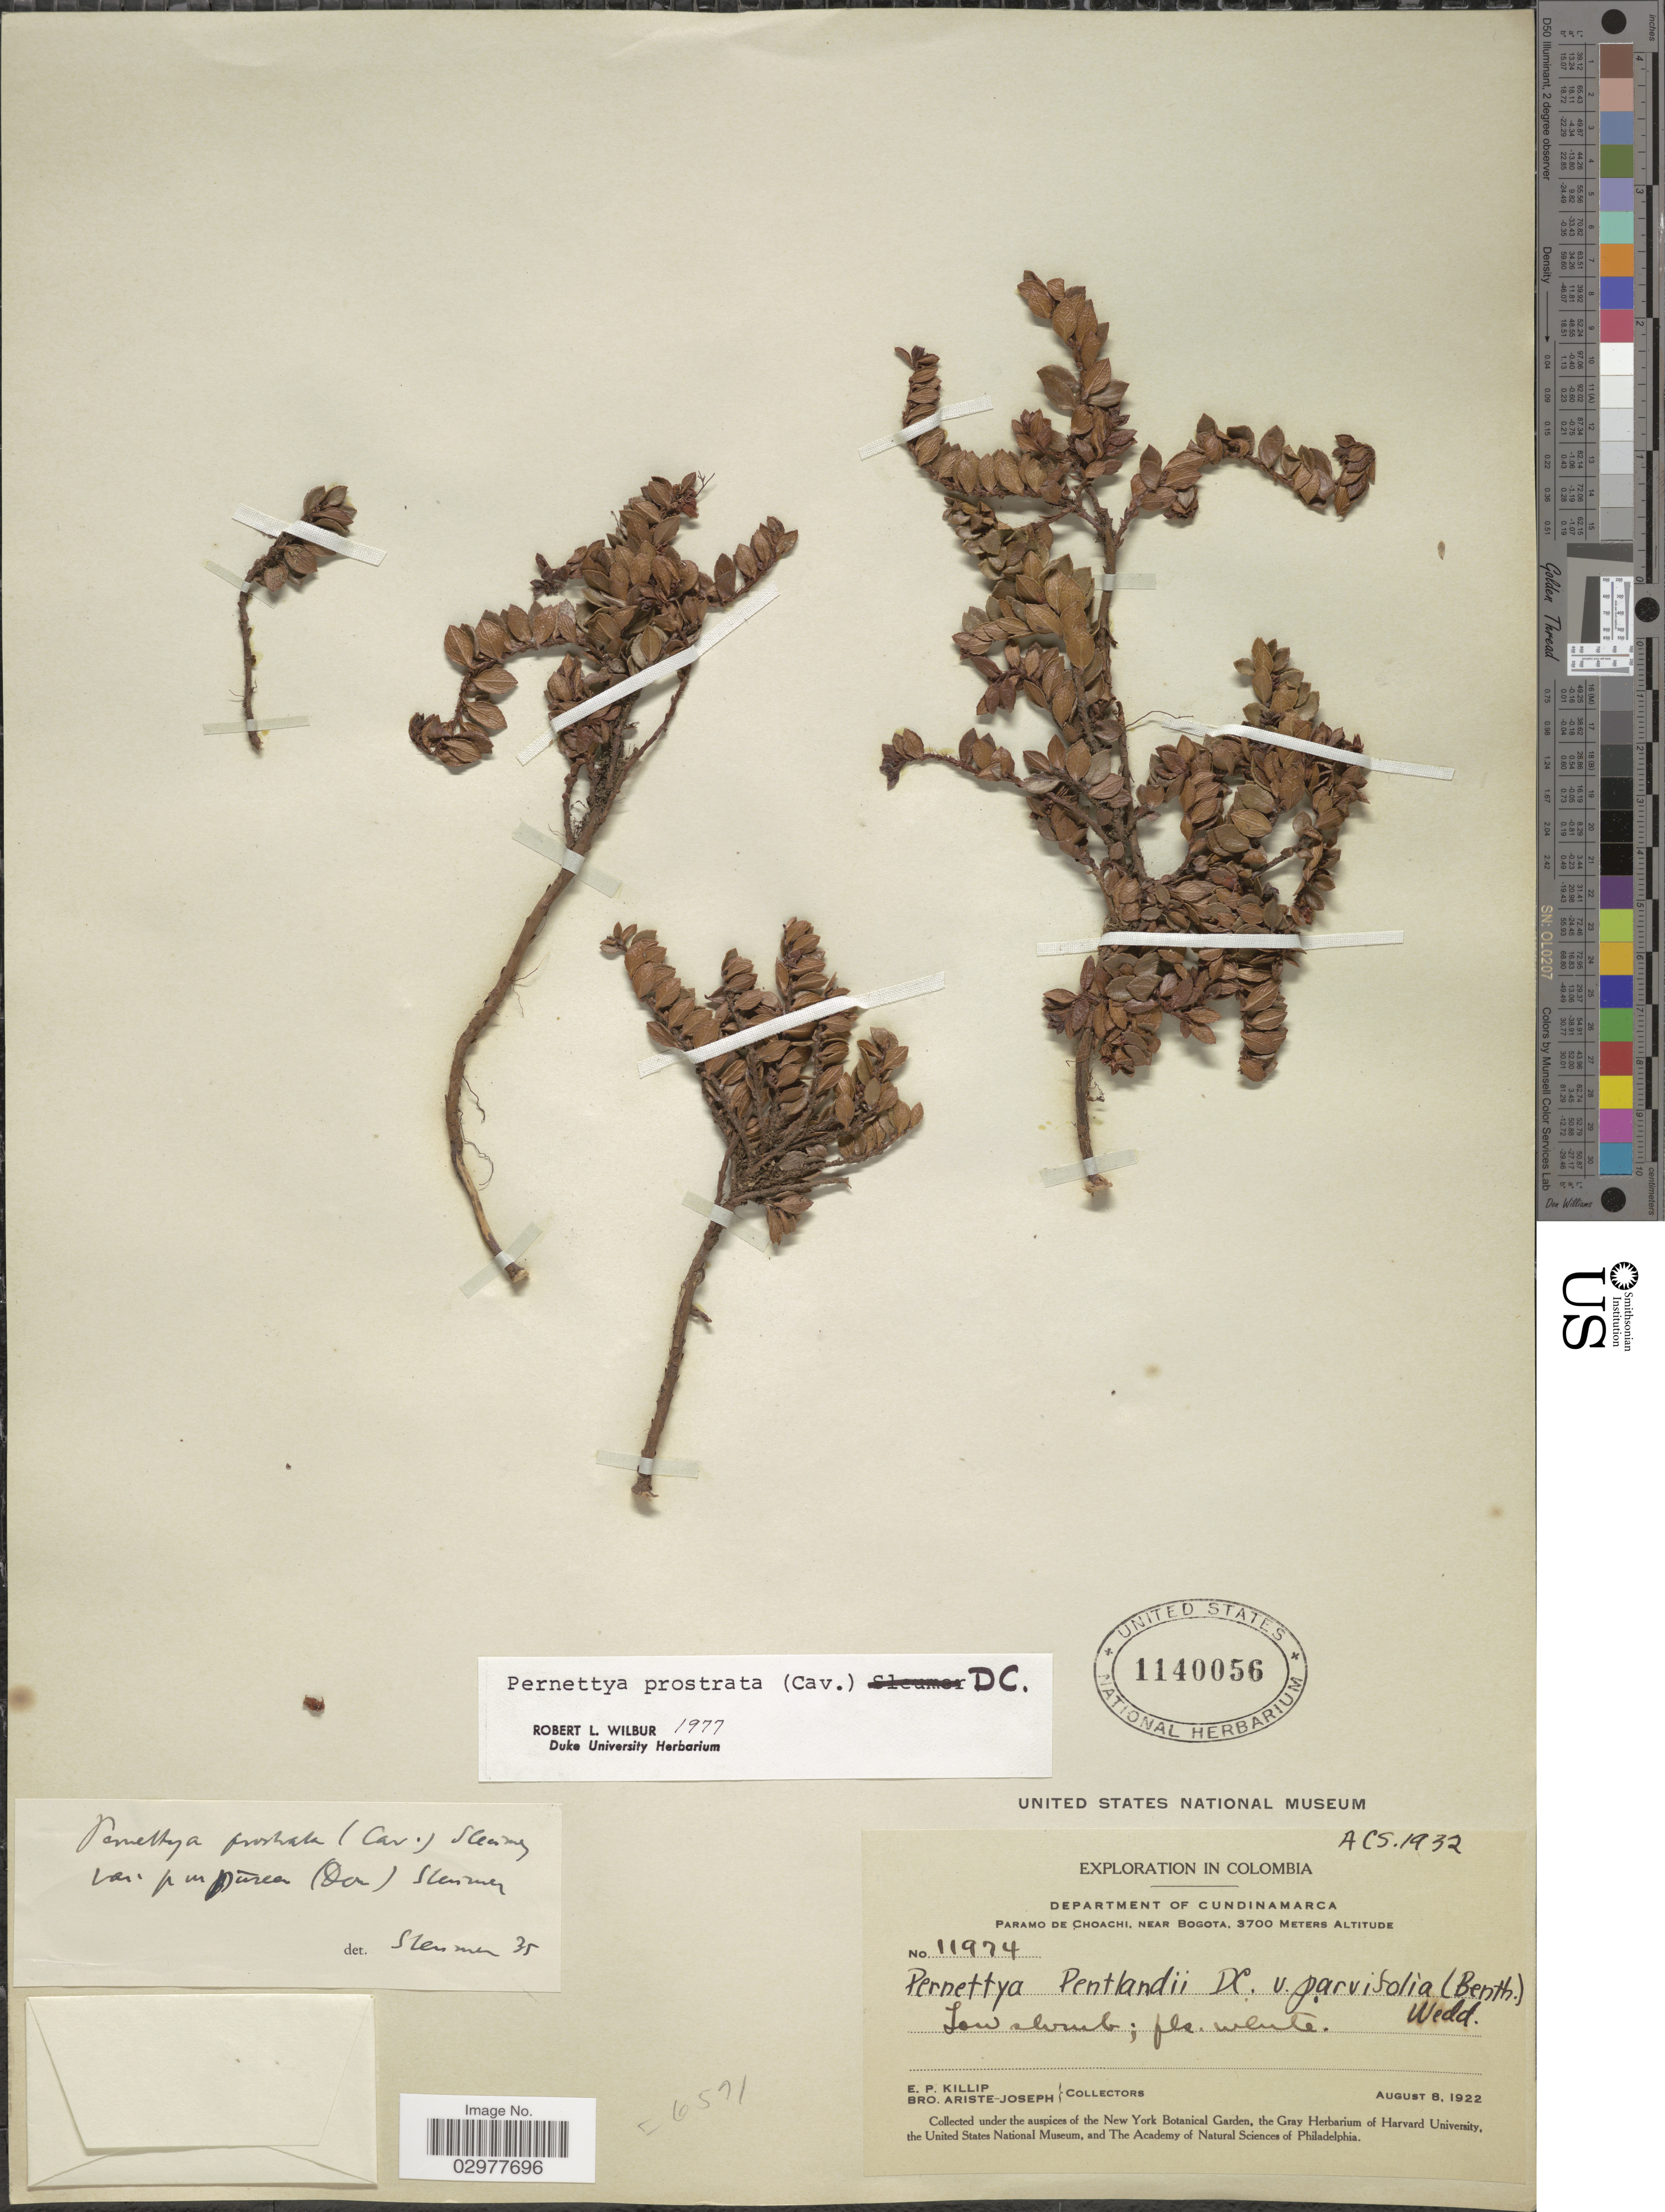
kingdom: Plantae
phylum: Tracheophyta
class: Magnoliopsida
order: Ericales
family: Ericaceae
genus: Pernettya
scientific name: Pernettya prostrata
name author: (Cav.) DC.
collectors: E. P. Killip & Bro. Ariste-Joseph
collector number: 11974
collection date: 1922-08-08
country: Colombia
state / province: Cundinamarca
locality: Department of Cundinamarca, Paramo de Choachi, near Bogota.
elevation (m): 3700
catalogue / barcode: US 1140056